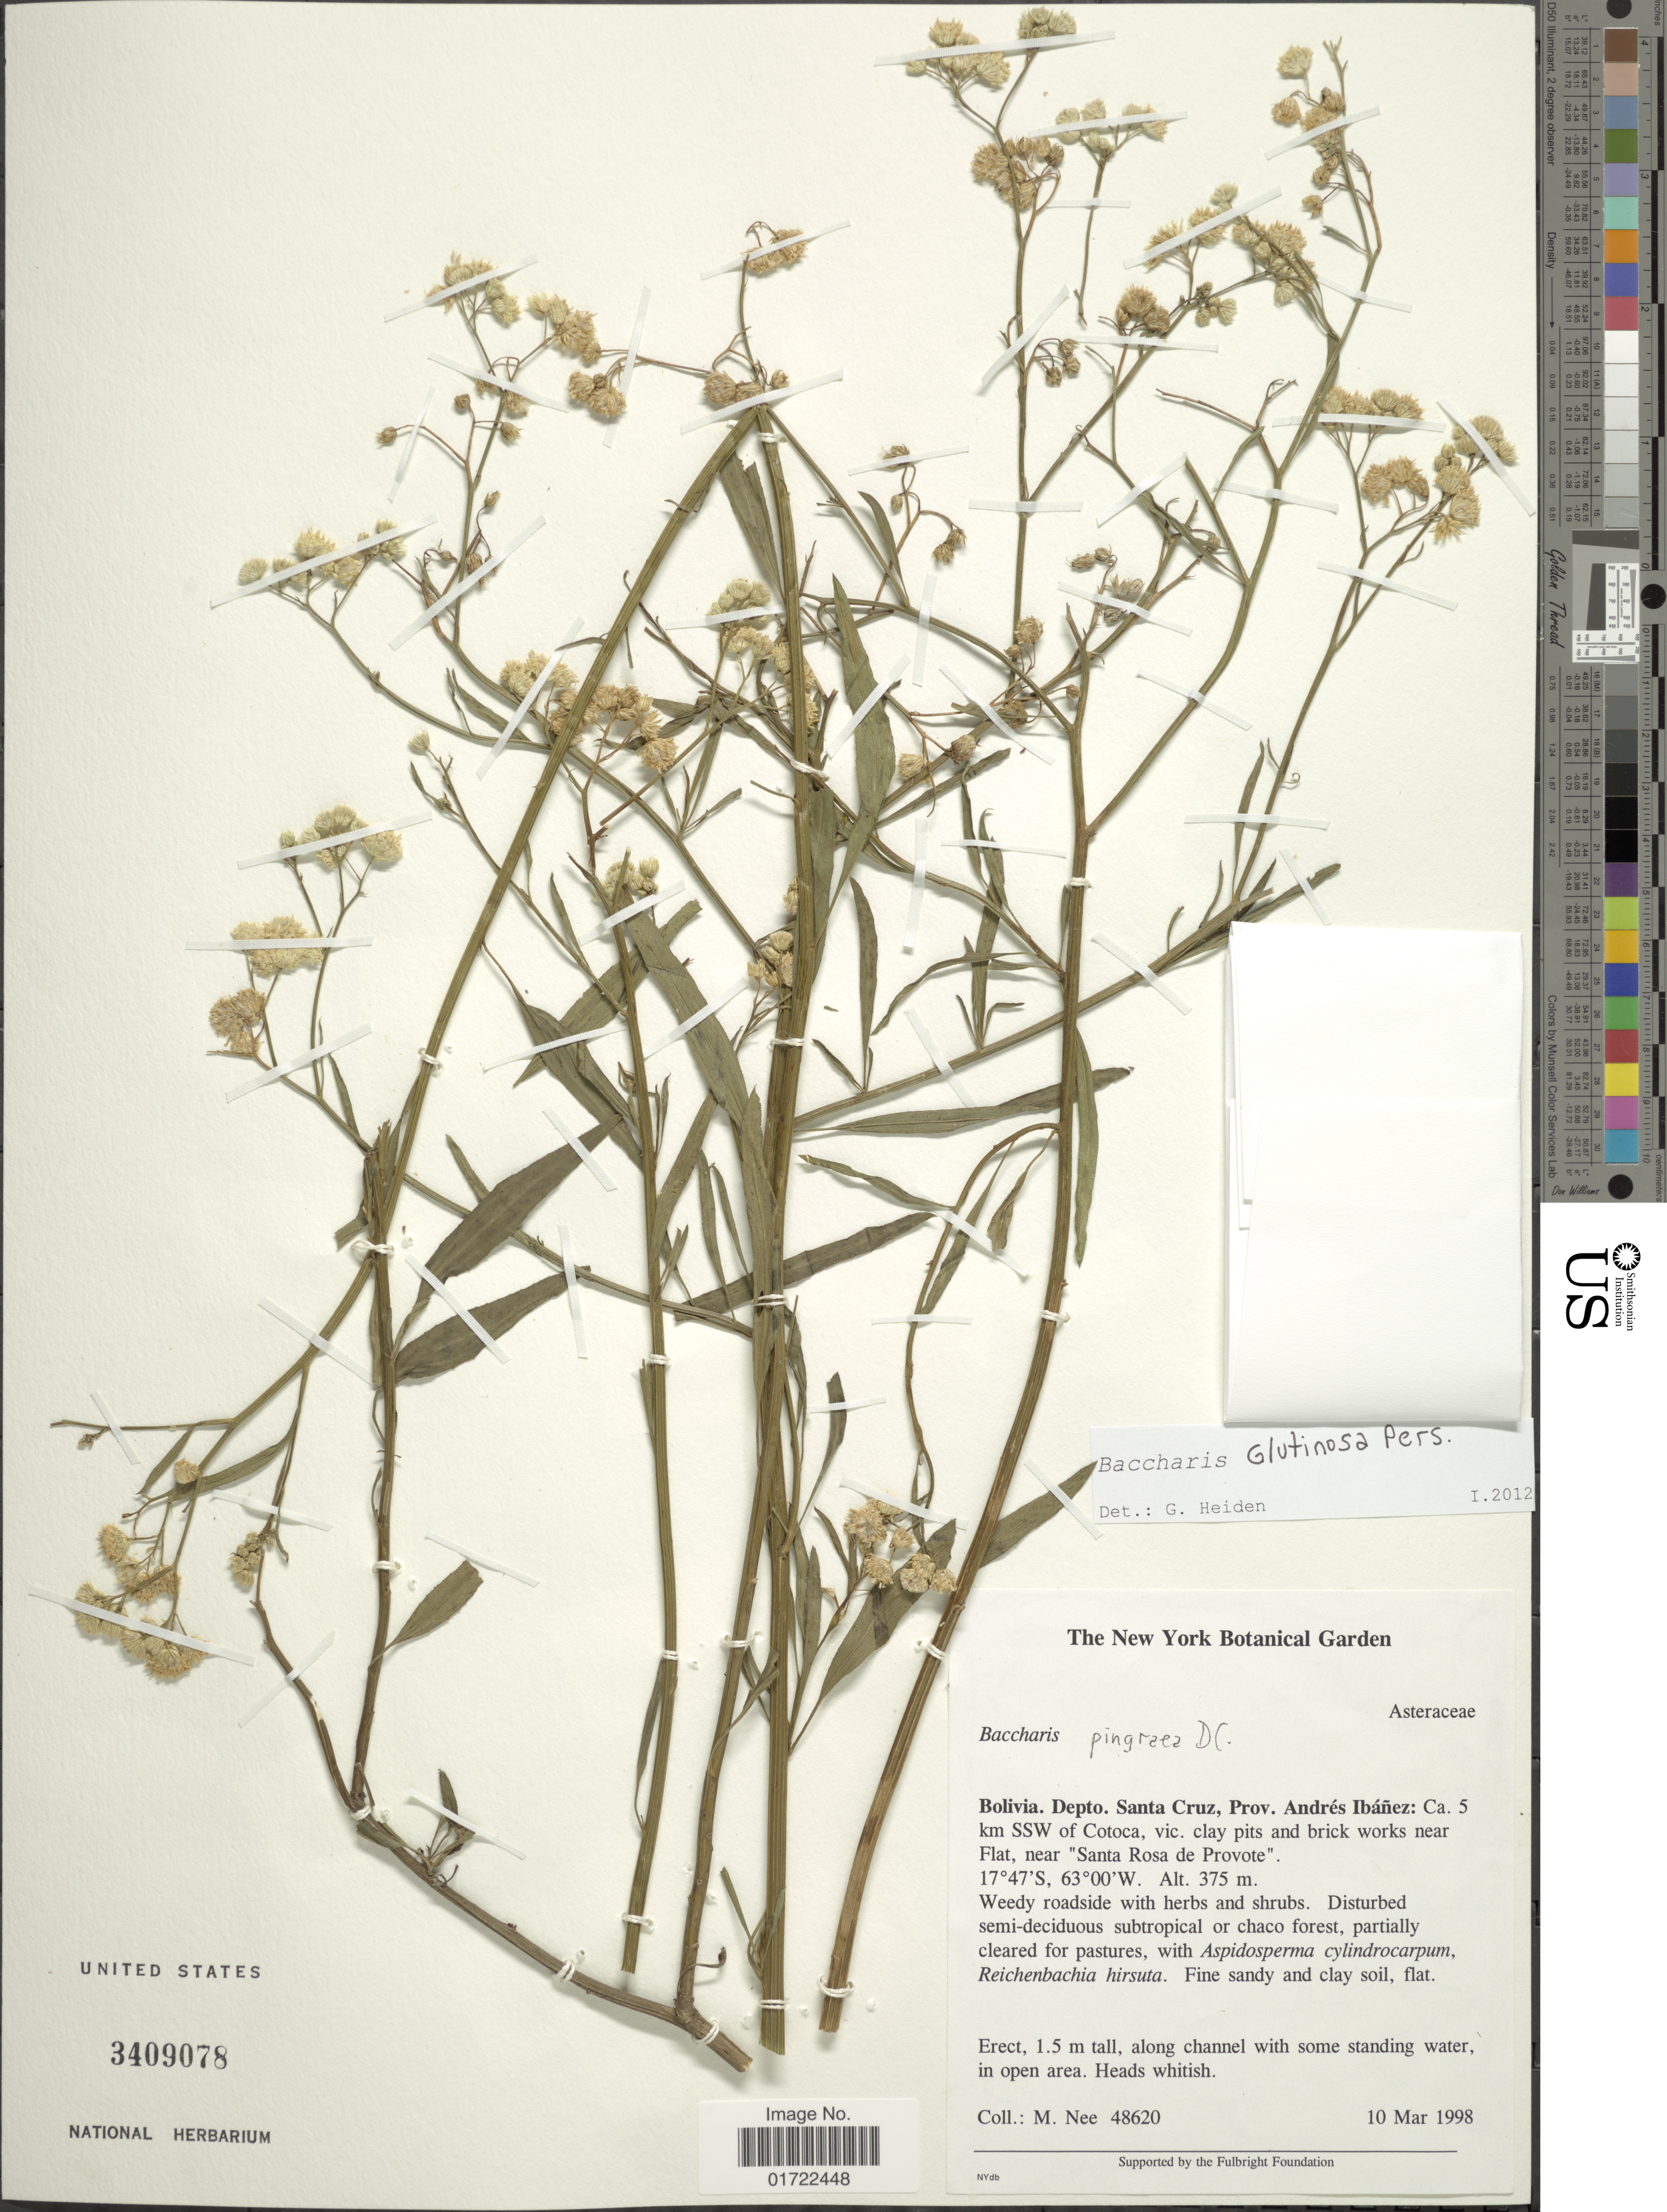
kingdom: Plantae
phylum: Tracheophyta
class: Magnoliopsida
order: Asterales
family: Asteraceae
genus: Baccharis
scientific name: Baccharis glutinosa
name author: Pers.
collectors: M. Nee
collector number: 48620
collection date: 1998-03-10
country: Bolivia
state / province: Santa Cruz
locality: Prov. Andres Ibanez: Ca. 5 km SSW of Cotoca, vic. clay pits and brik works near Flat, near Santa Rosa de Provote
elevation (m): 375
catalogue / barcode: US 3409078